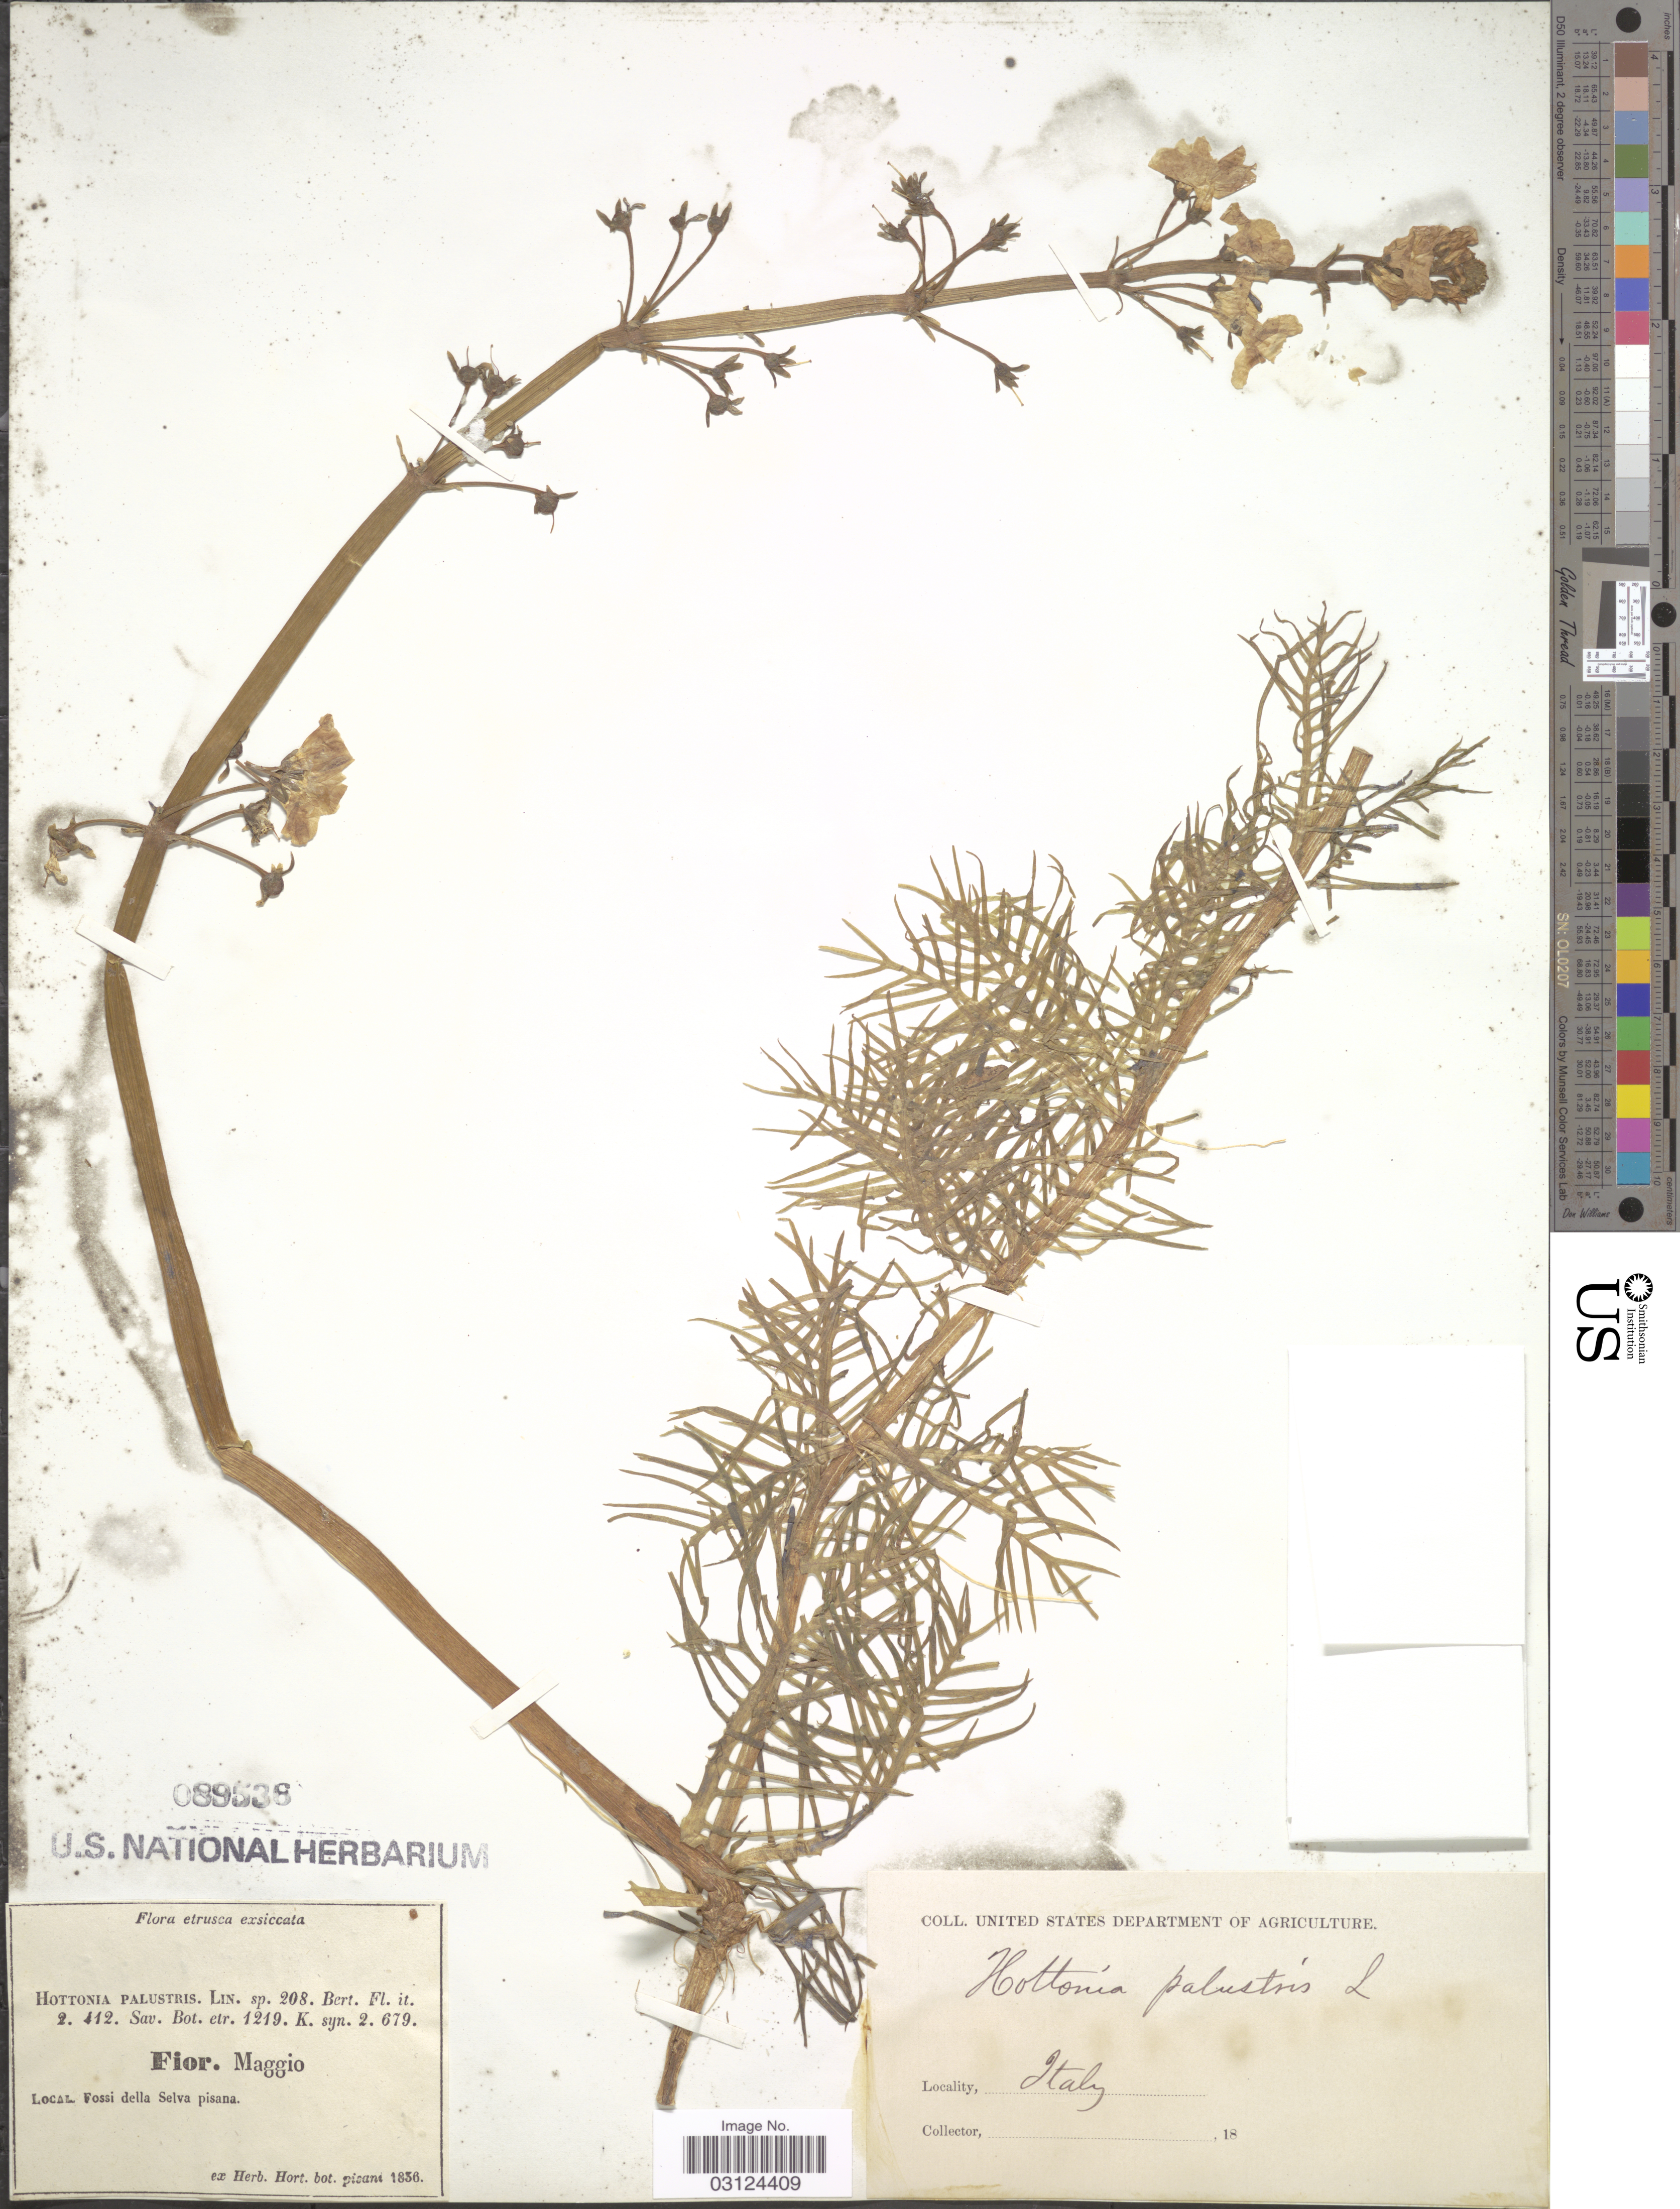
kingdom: Plantae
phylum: Tracheophyta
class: Magnoliopsida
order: Ericales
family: Primulaceae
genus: Hottonia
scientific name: Hottonia palustris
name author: L.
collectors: ex herb. Hort. Bot. Pisani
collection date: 1836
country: Italy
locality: Fossi della Selva pisana. Etrusca.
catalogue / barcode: US 89536